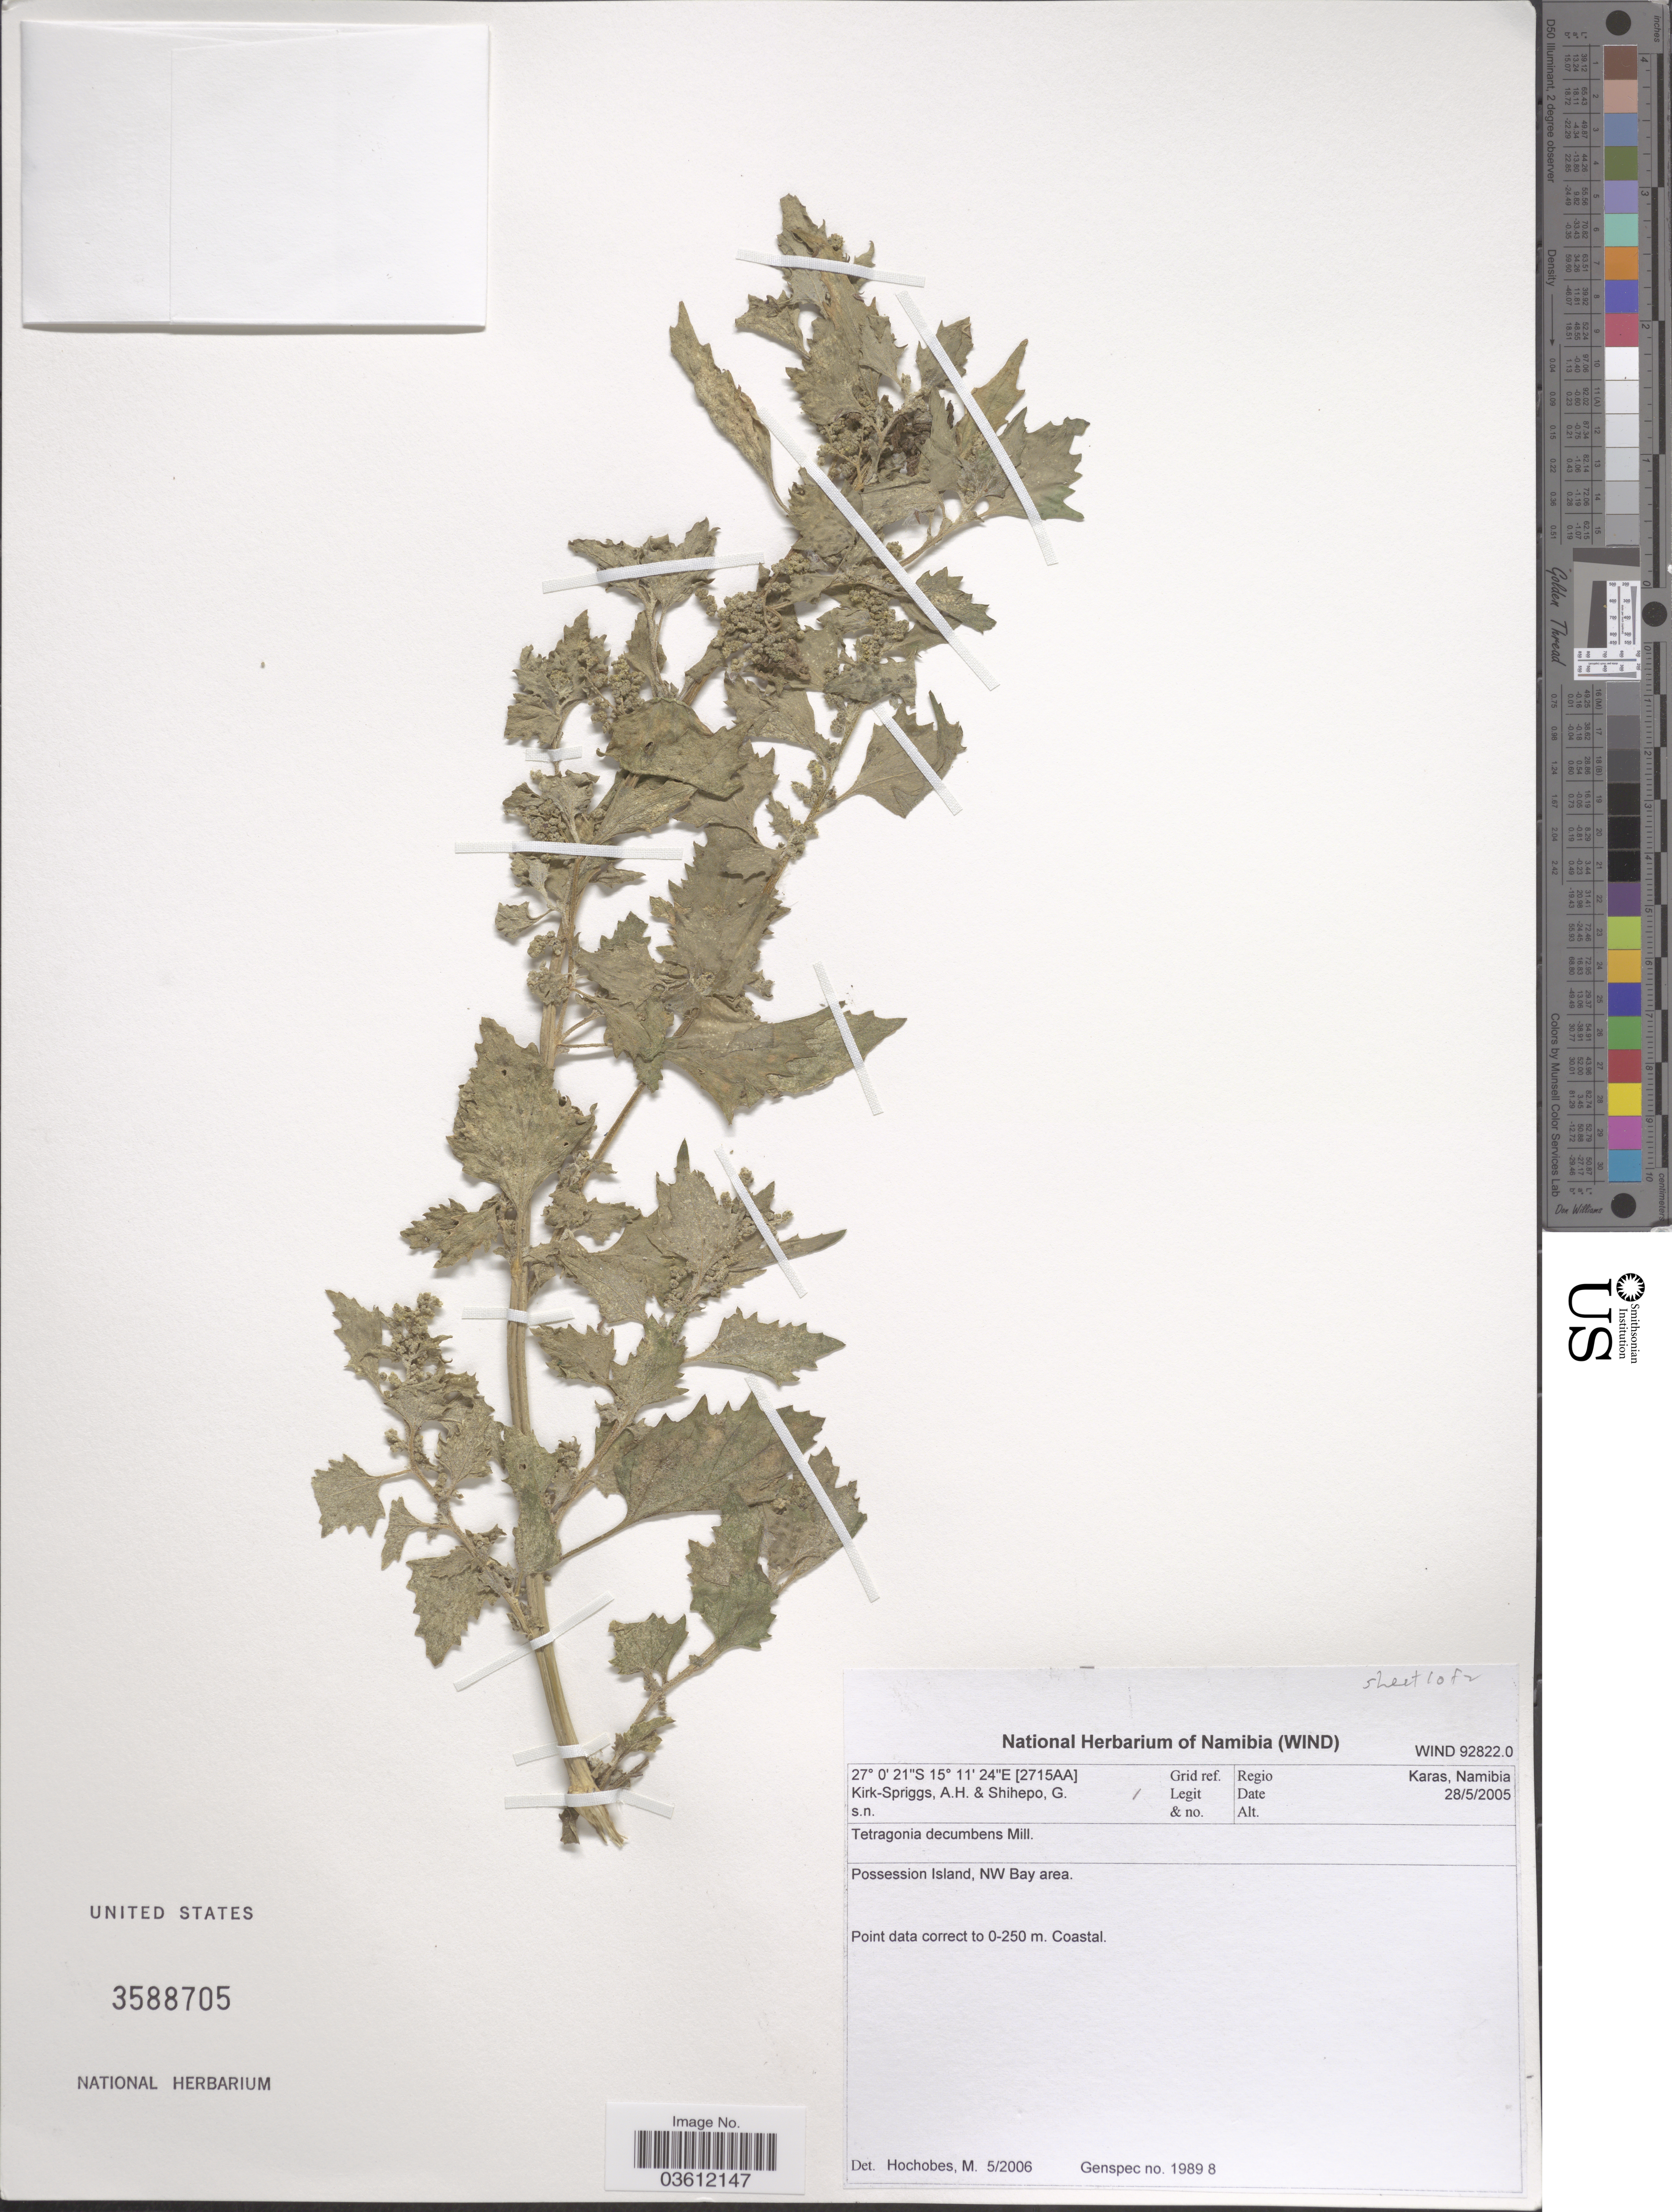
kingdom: Plantae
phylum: Tracheophyta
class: Magnoliopsida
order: Caryophyllales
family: Aizoaceae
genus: Tetragonia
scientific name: Tetragonia decumbens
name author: Mill.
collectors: A. Kirk-Spriggs & G. Shihepo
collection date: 2005-05-28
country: Namibia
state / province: Karas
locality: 2715AA Grid ref. Possession Island, NW Bay area.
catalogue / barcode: US 3588705